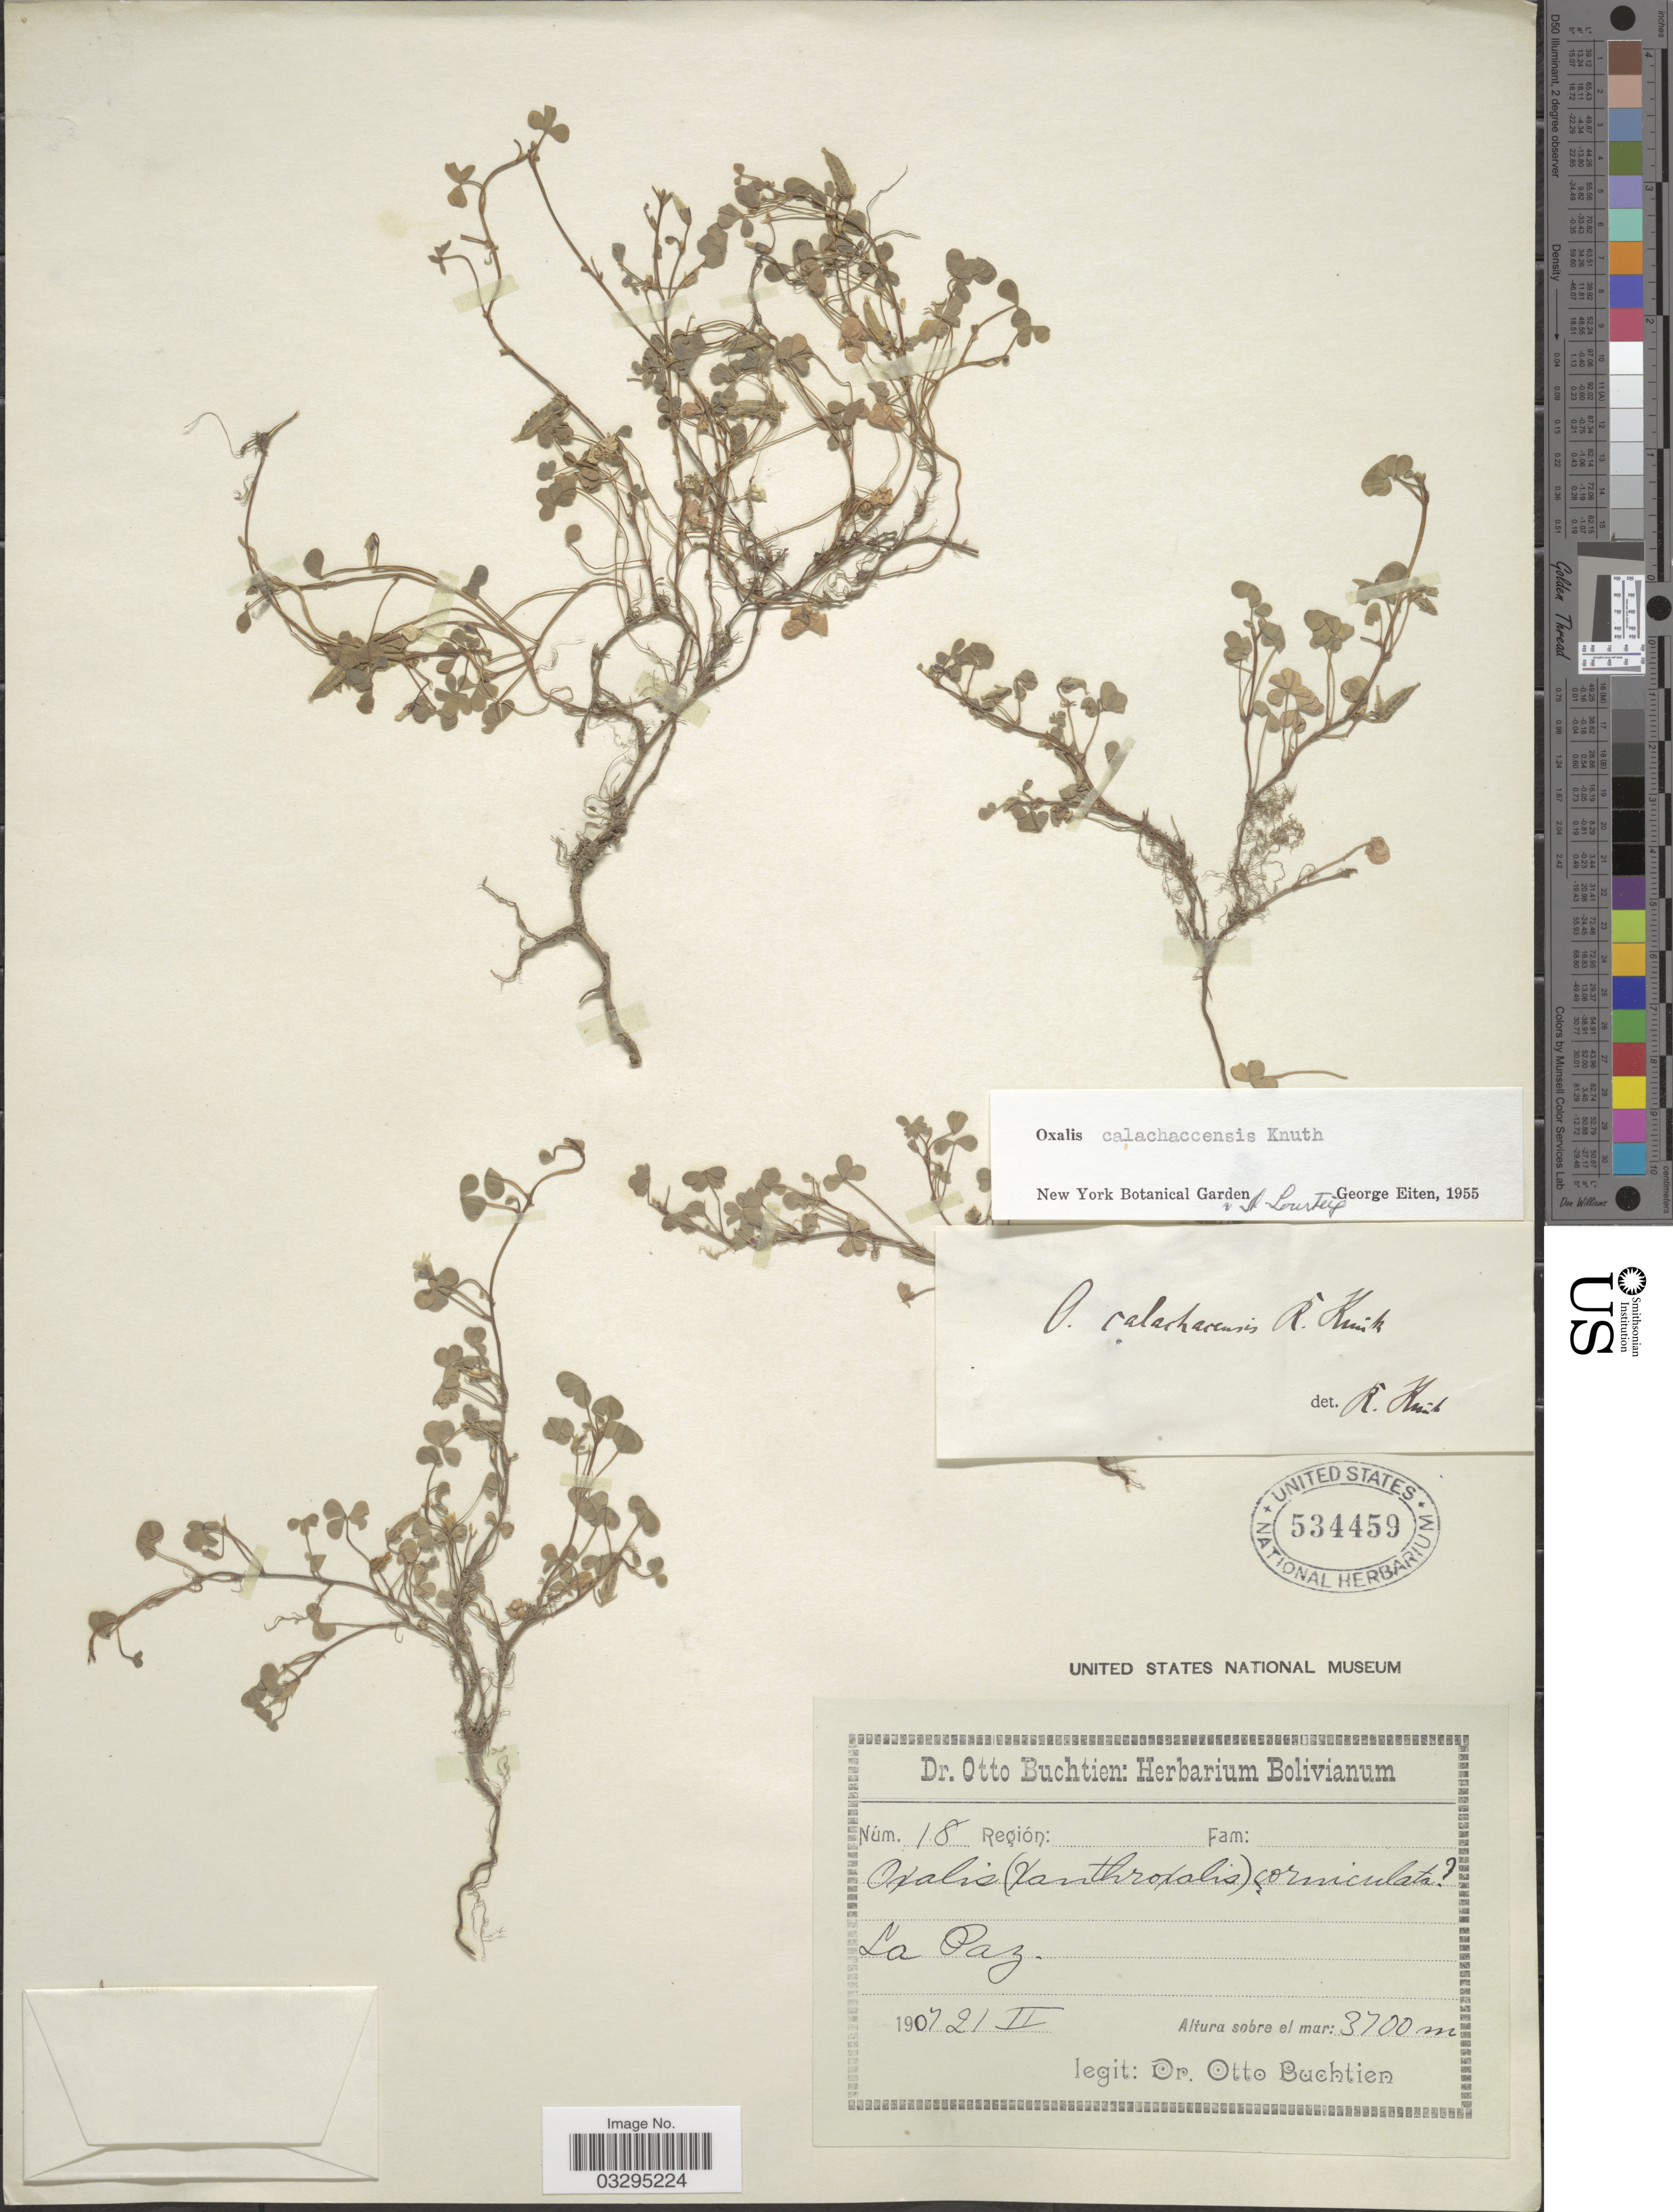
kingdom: Plantae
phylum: Tracheophyta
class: Magnoliopsida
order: Oxalidales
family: Oxalidaceae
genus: Oxalis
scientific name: Oxalis calachaccensis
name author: R. Knuth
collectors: O. Buchtien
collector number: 18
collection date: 1907-02-21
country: Bolivia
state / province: La Paz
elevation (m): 3700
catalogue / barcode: US 534459